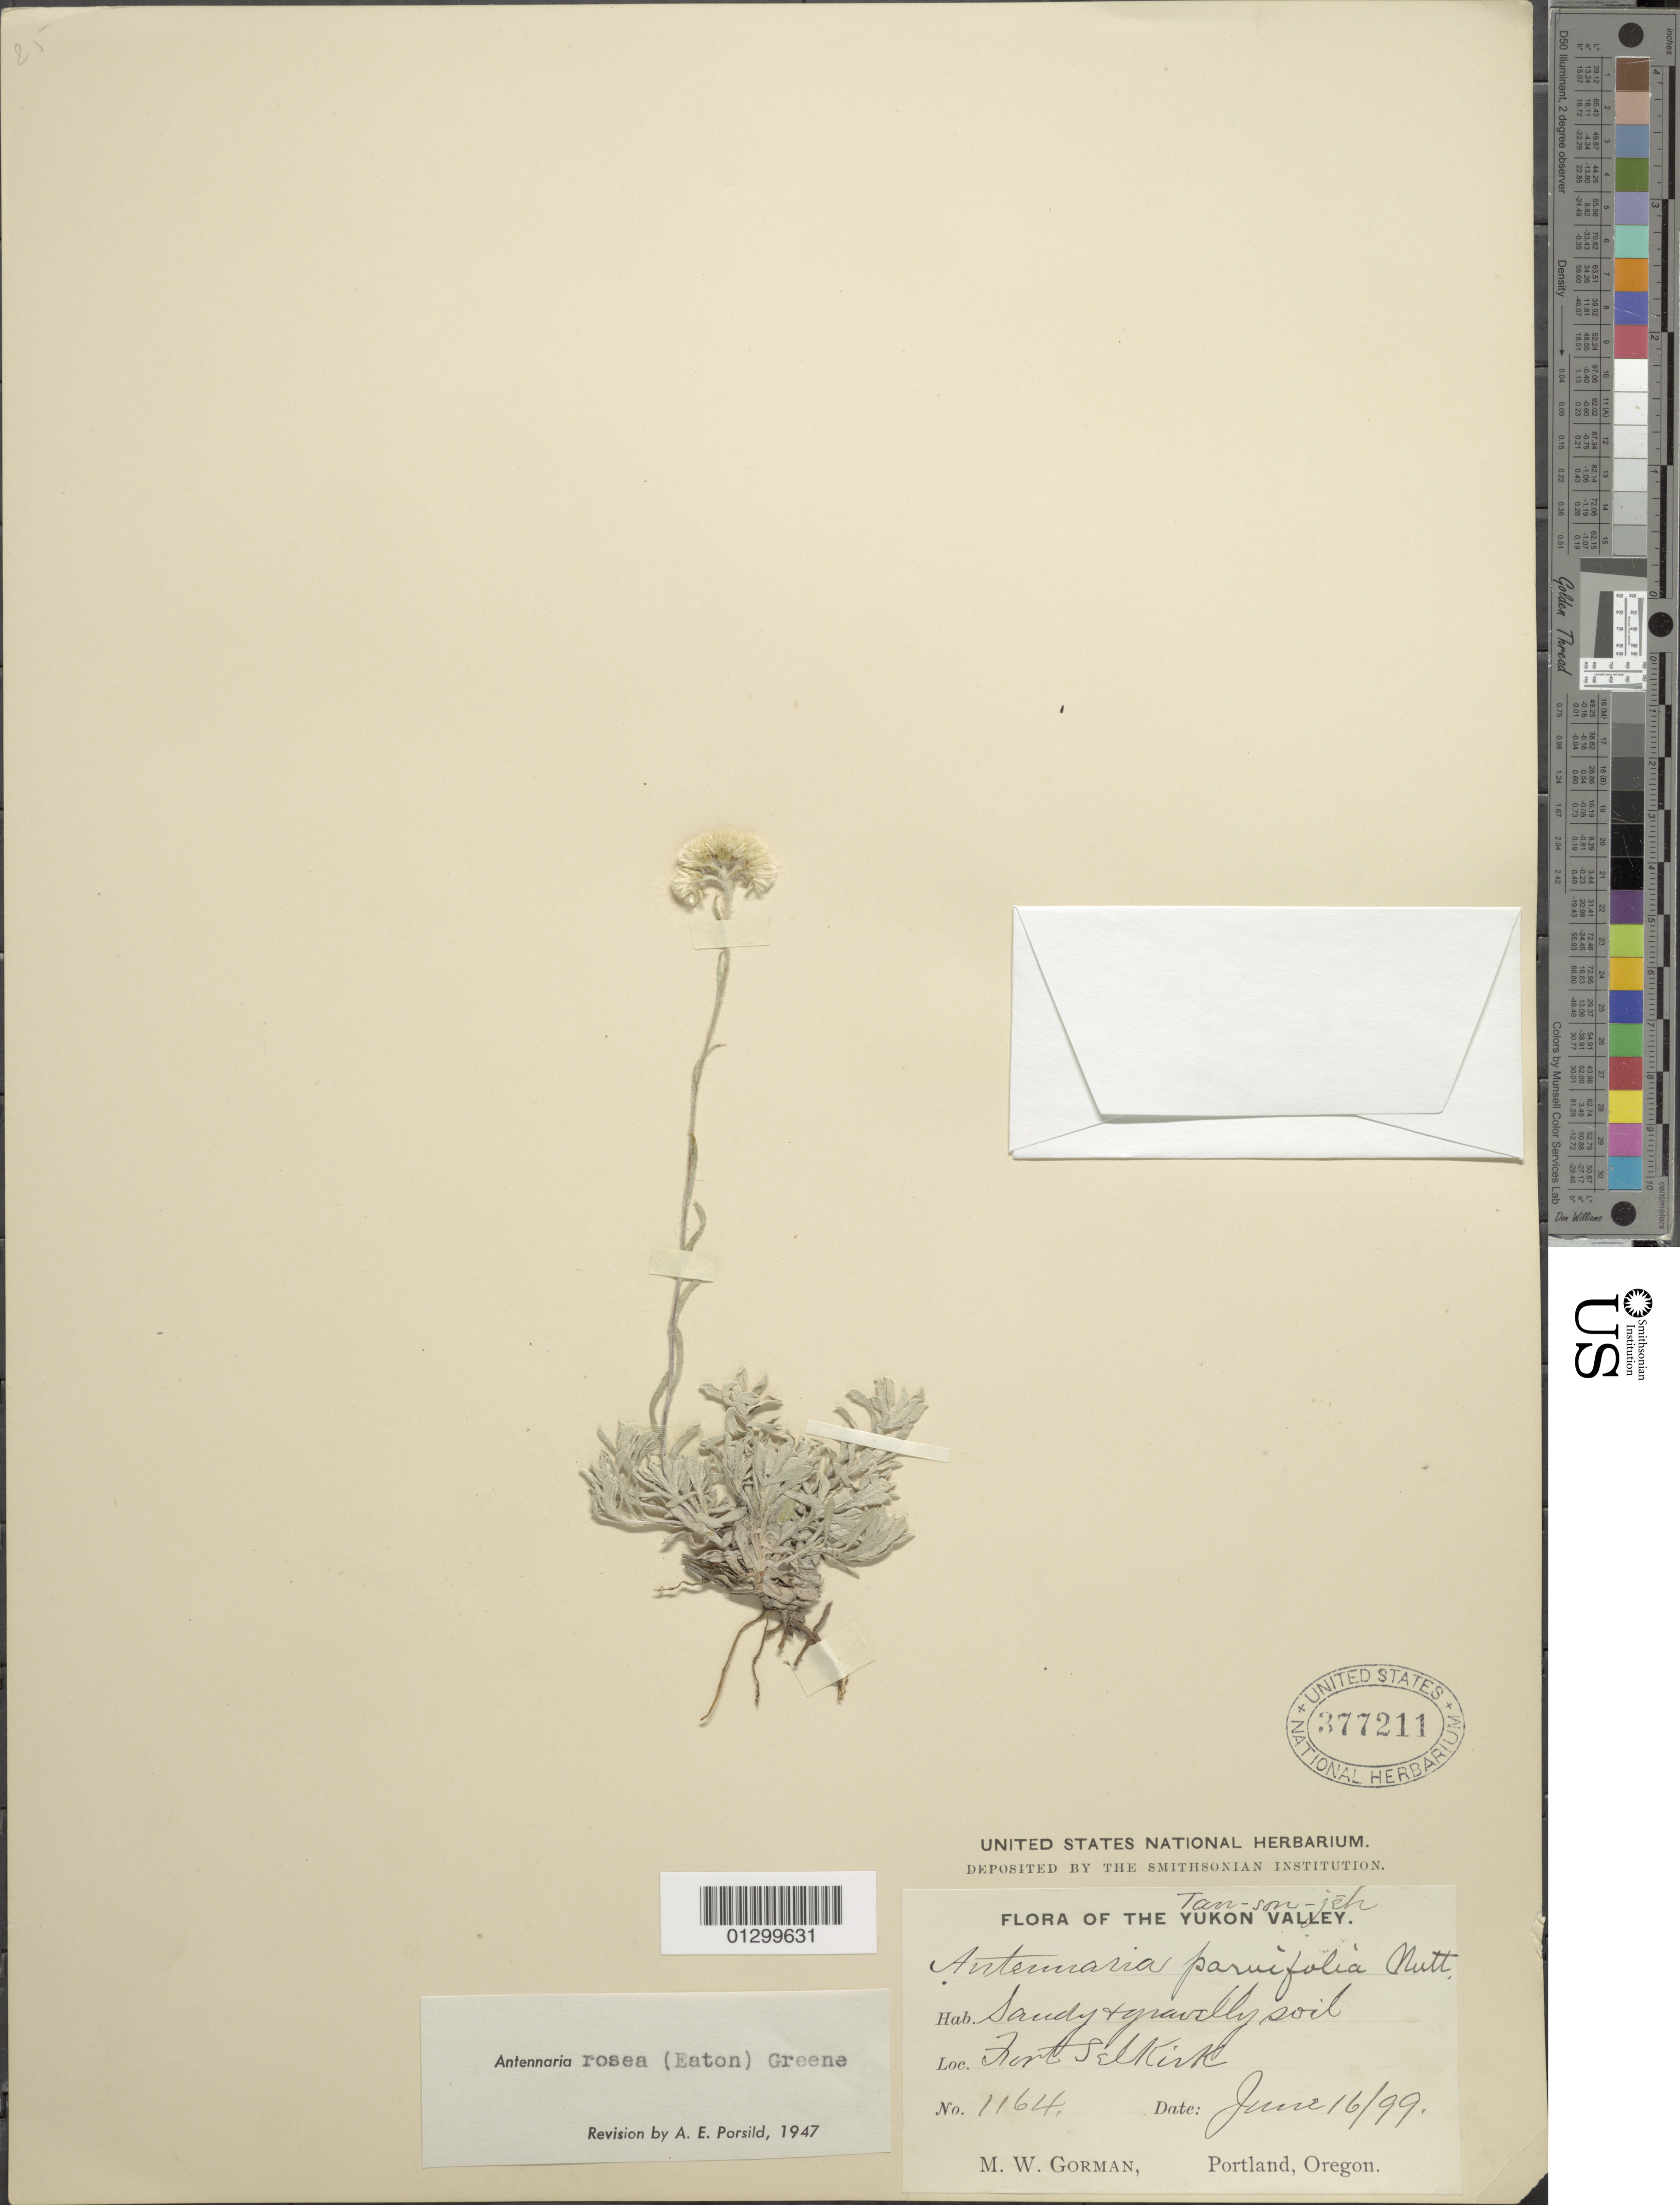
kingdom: Plantae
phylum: Tracheophyta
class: Magnoliopsida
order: Asterales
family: Asteraceae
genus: Antennaria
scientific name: Antennaria rosea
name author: Greene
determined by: Porsild, A. E.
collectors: M. W. Gorman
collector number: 1164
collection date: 1899-06-16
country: Canada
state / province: Yukon Territory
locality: Fort Selkirk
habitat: Sandy and gravely soil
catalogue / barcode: US 377211